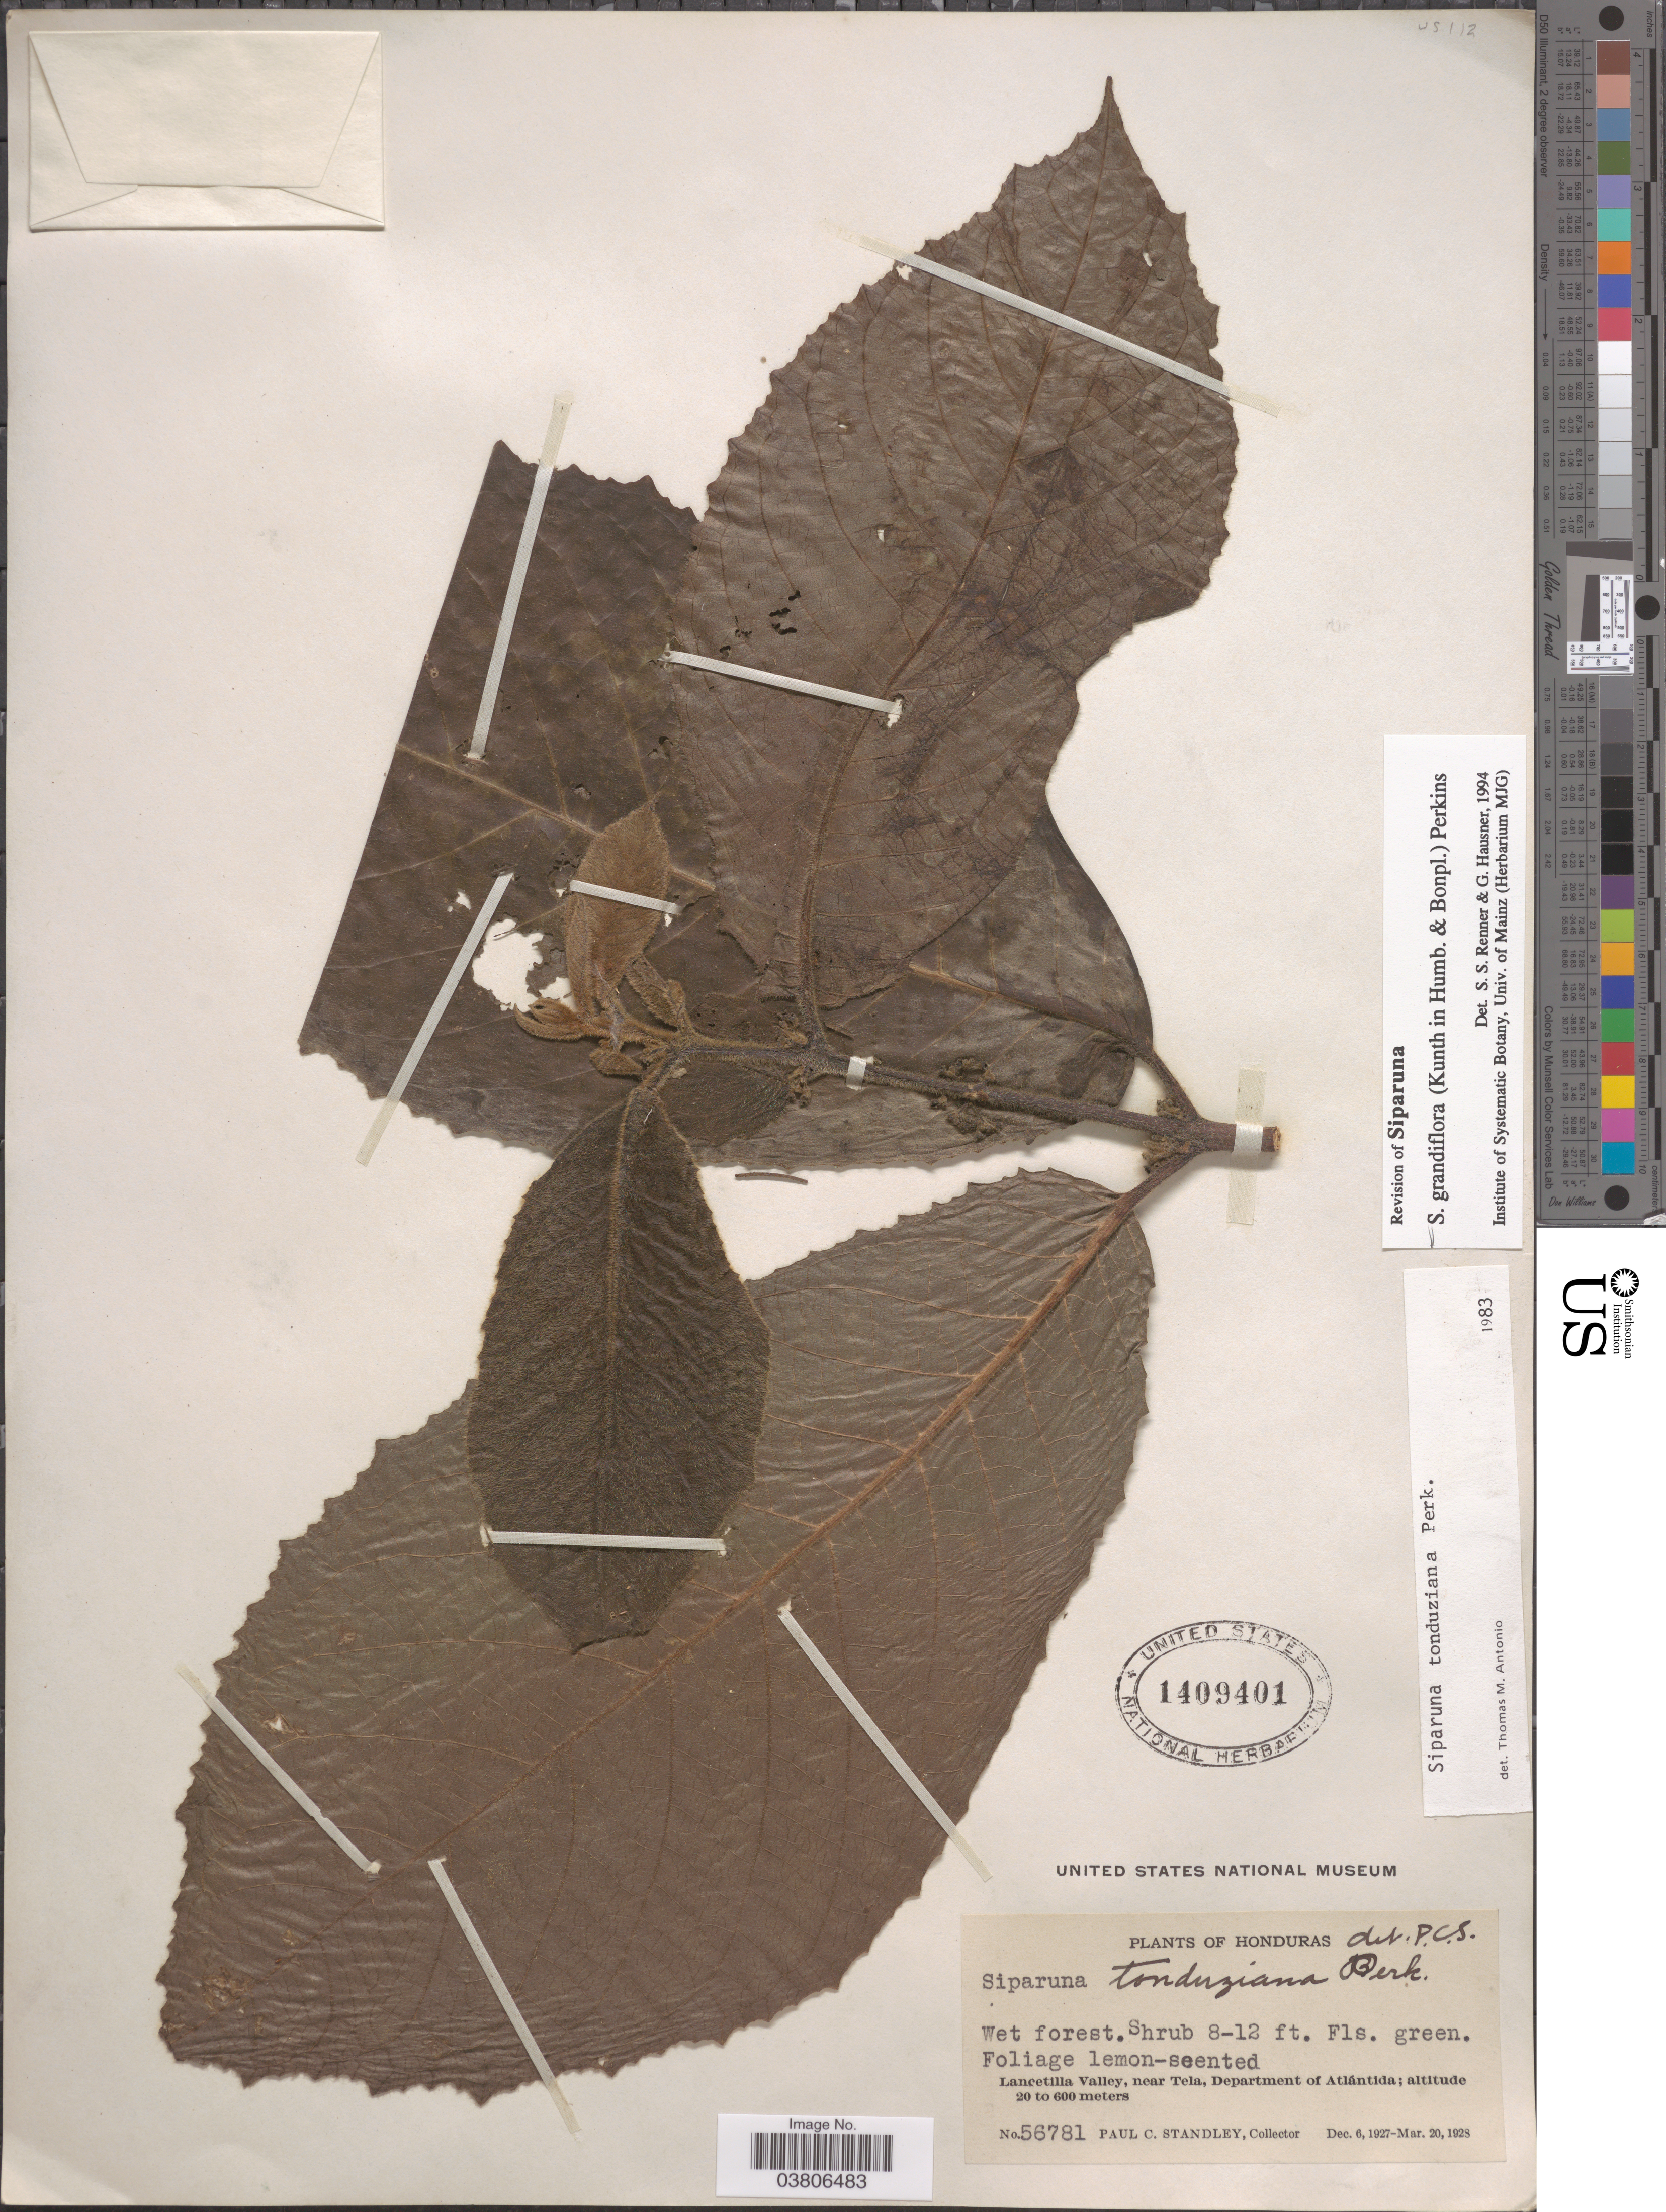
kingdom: Plantae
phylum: Tracheophyta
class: Magnoliopsida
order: Laurales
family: Siparunaceae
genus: Siparuna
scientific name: Siparuna grandiflora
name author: (Kunth) A. DC.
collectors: P. C. Standley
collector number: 56781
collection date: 1927-12-06/1928-03-20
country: Honduras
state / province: Atlantida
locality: Lancetilla Valley, near Tela, Department of Atlántida.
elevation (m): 20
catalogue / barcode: US 1409401